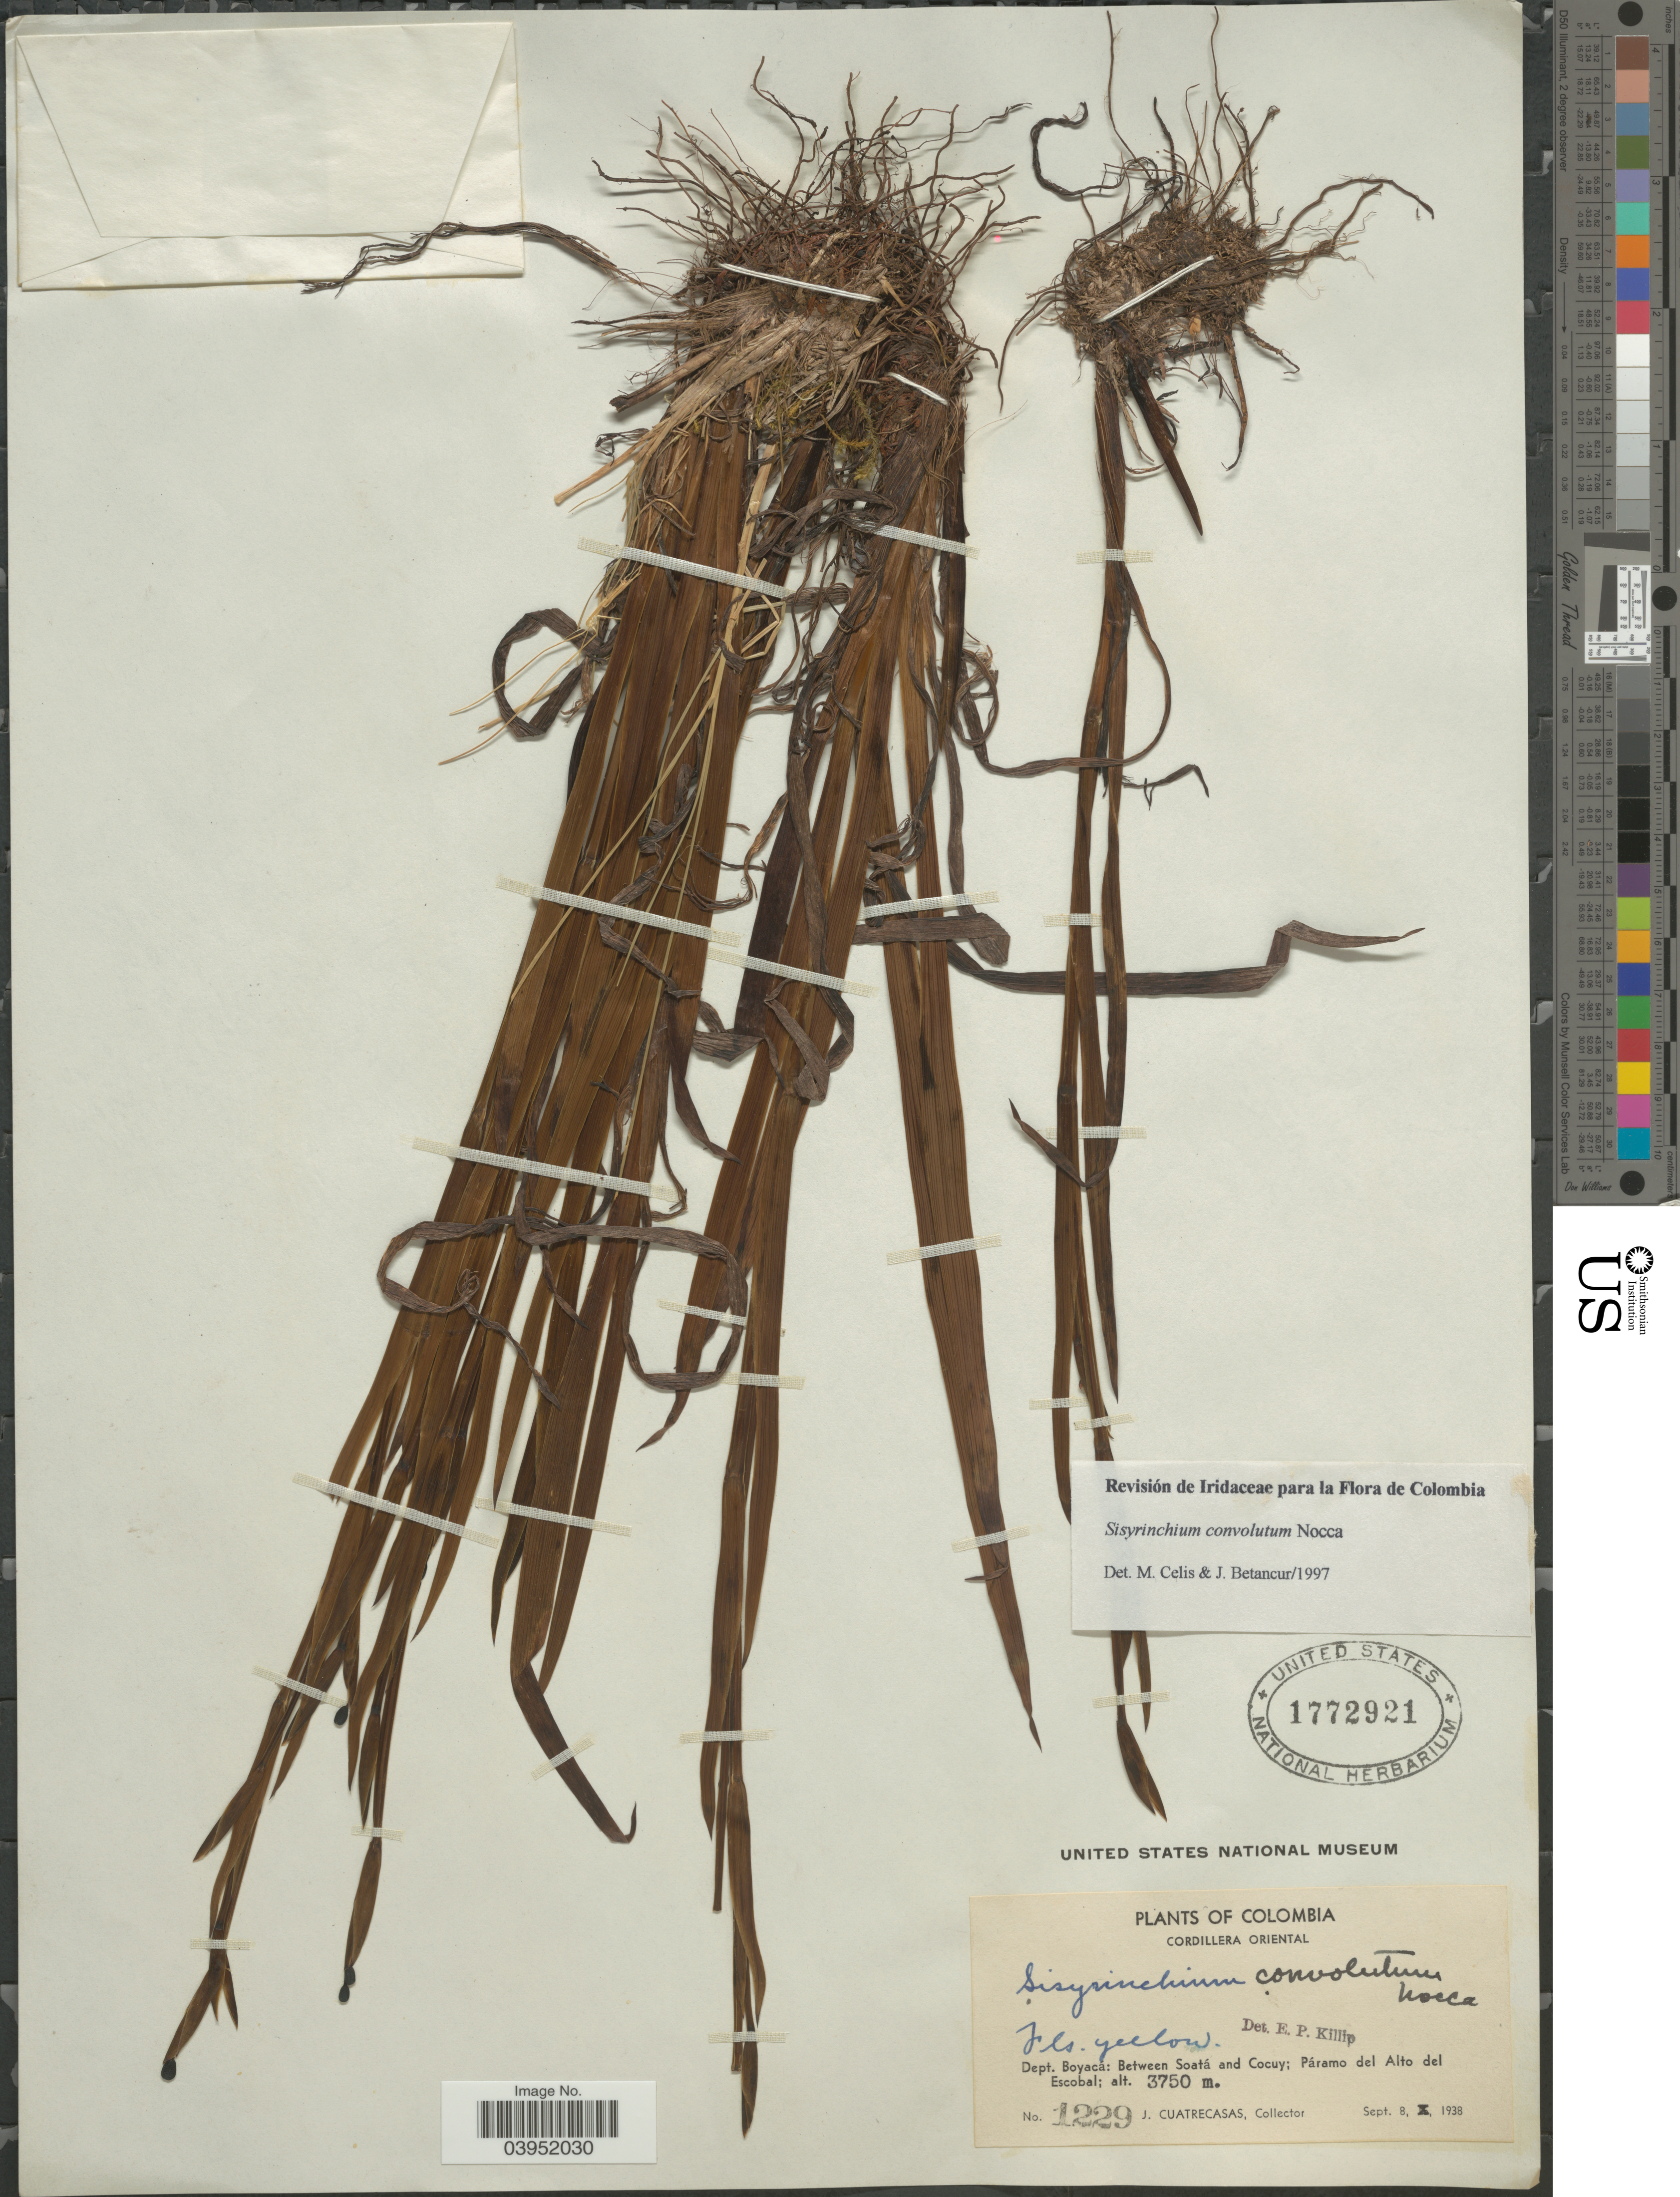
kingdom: Plantae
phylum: Tracheophyta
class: Liliopsida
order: Asparagales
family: Iridaceae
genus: Sisyrinchium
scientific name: Sisyrinchium convolutum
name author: Nocca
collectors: J. Cuatrecasas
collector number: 1229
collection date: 1938-09-08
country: Colombia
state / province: Boyacá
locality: Cordillera Oriental. Dept. Boyacá: Between Soatá and Cocuy; Páramo del Alto del Escobal.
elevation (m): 3750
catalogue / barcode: US 1772921